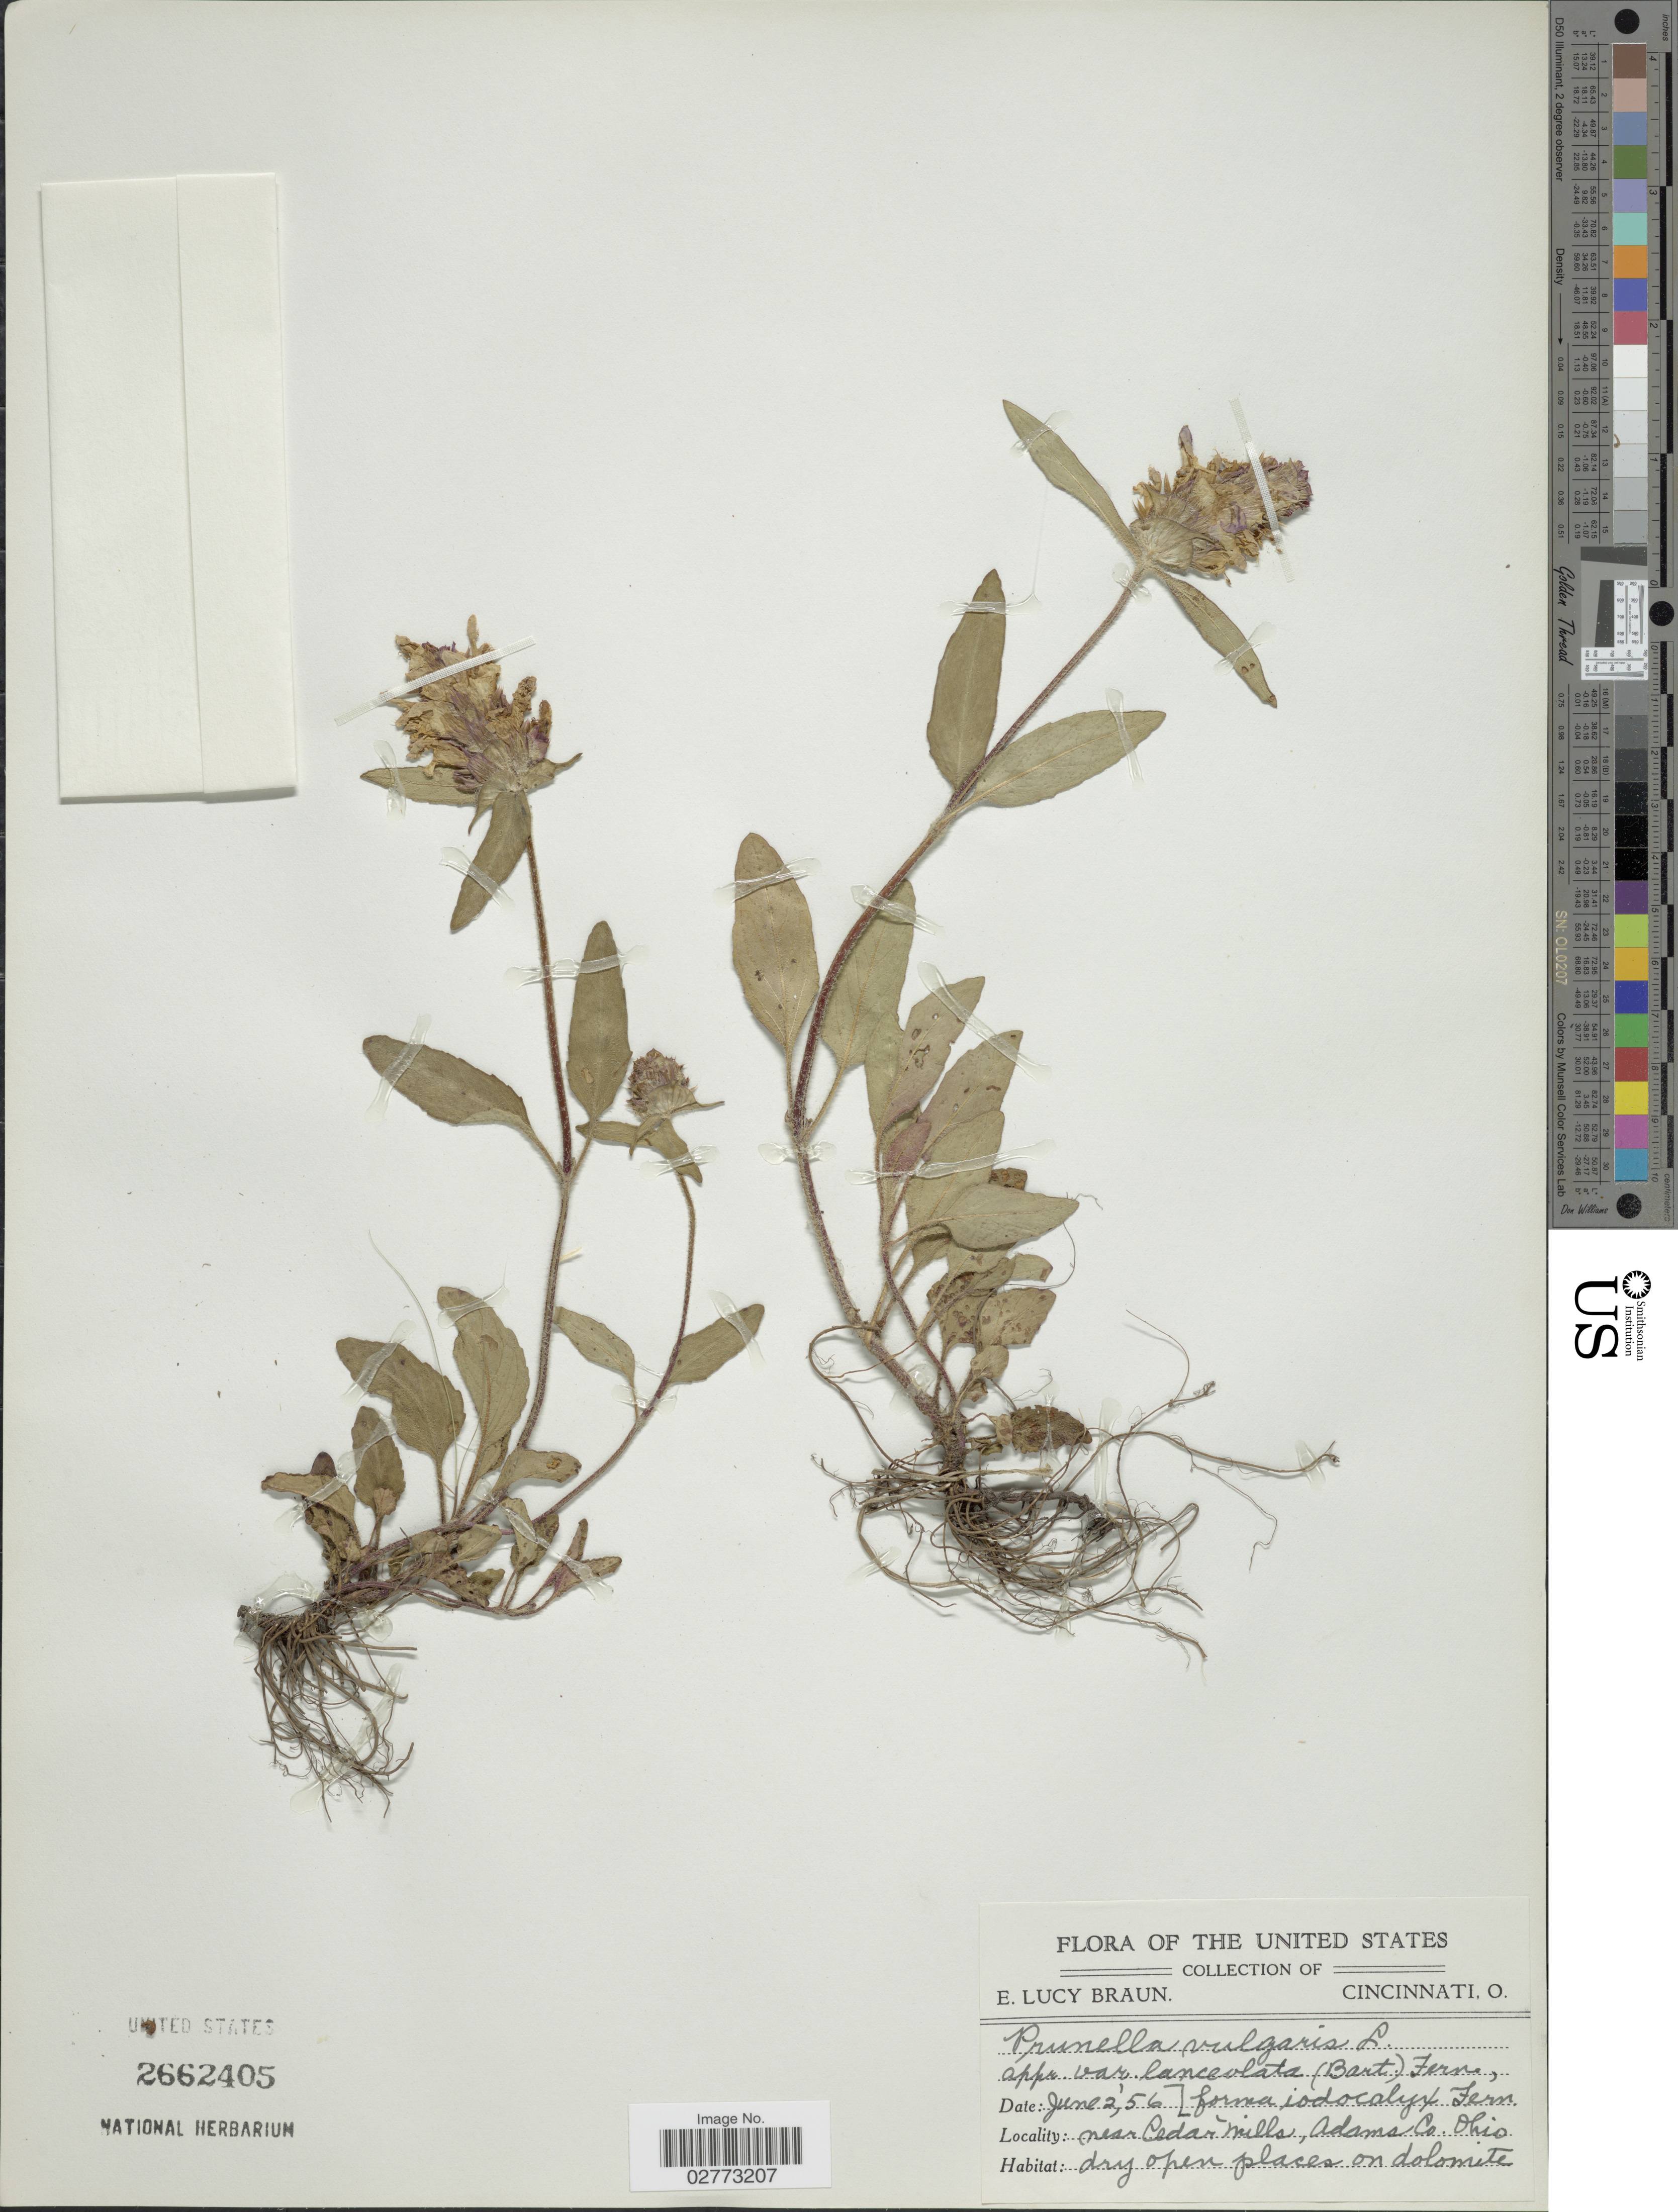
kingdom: Plantae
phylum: Tracheophyta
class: Magnoliopsida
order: Lamiales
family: Lamiaceae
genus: Prunella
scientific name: Prunella vulgaris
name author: L.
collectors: E. L. Braun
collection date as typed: Transcribed d/m/y: 2/6/56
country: United States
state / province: Ohio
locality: Near Cedar Mills, Adams Co.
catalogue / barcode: US 2662405